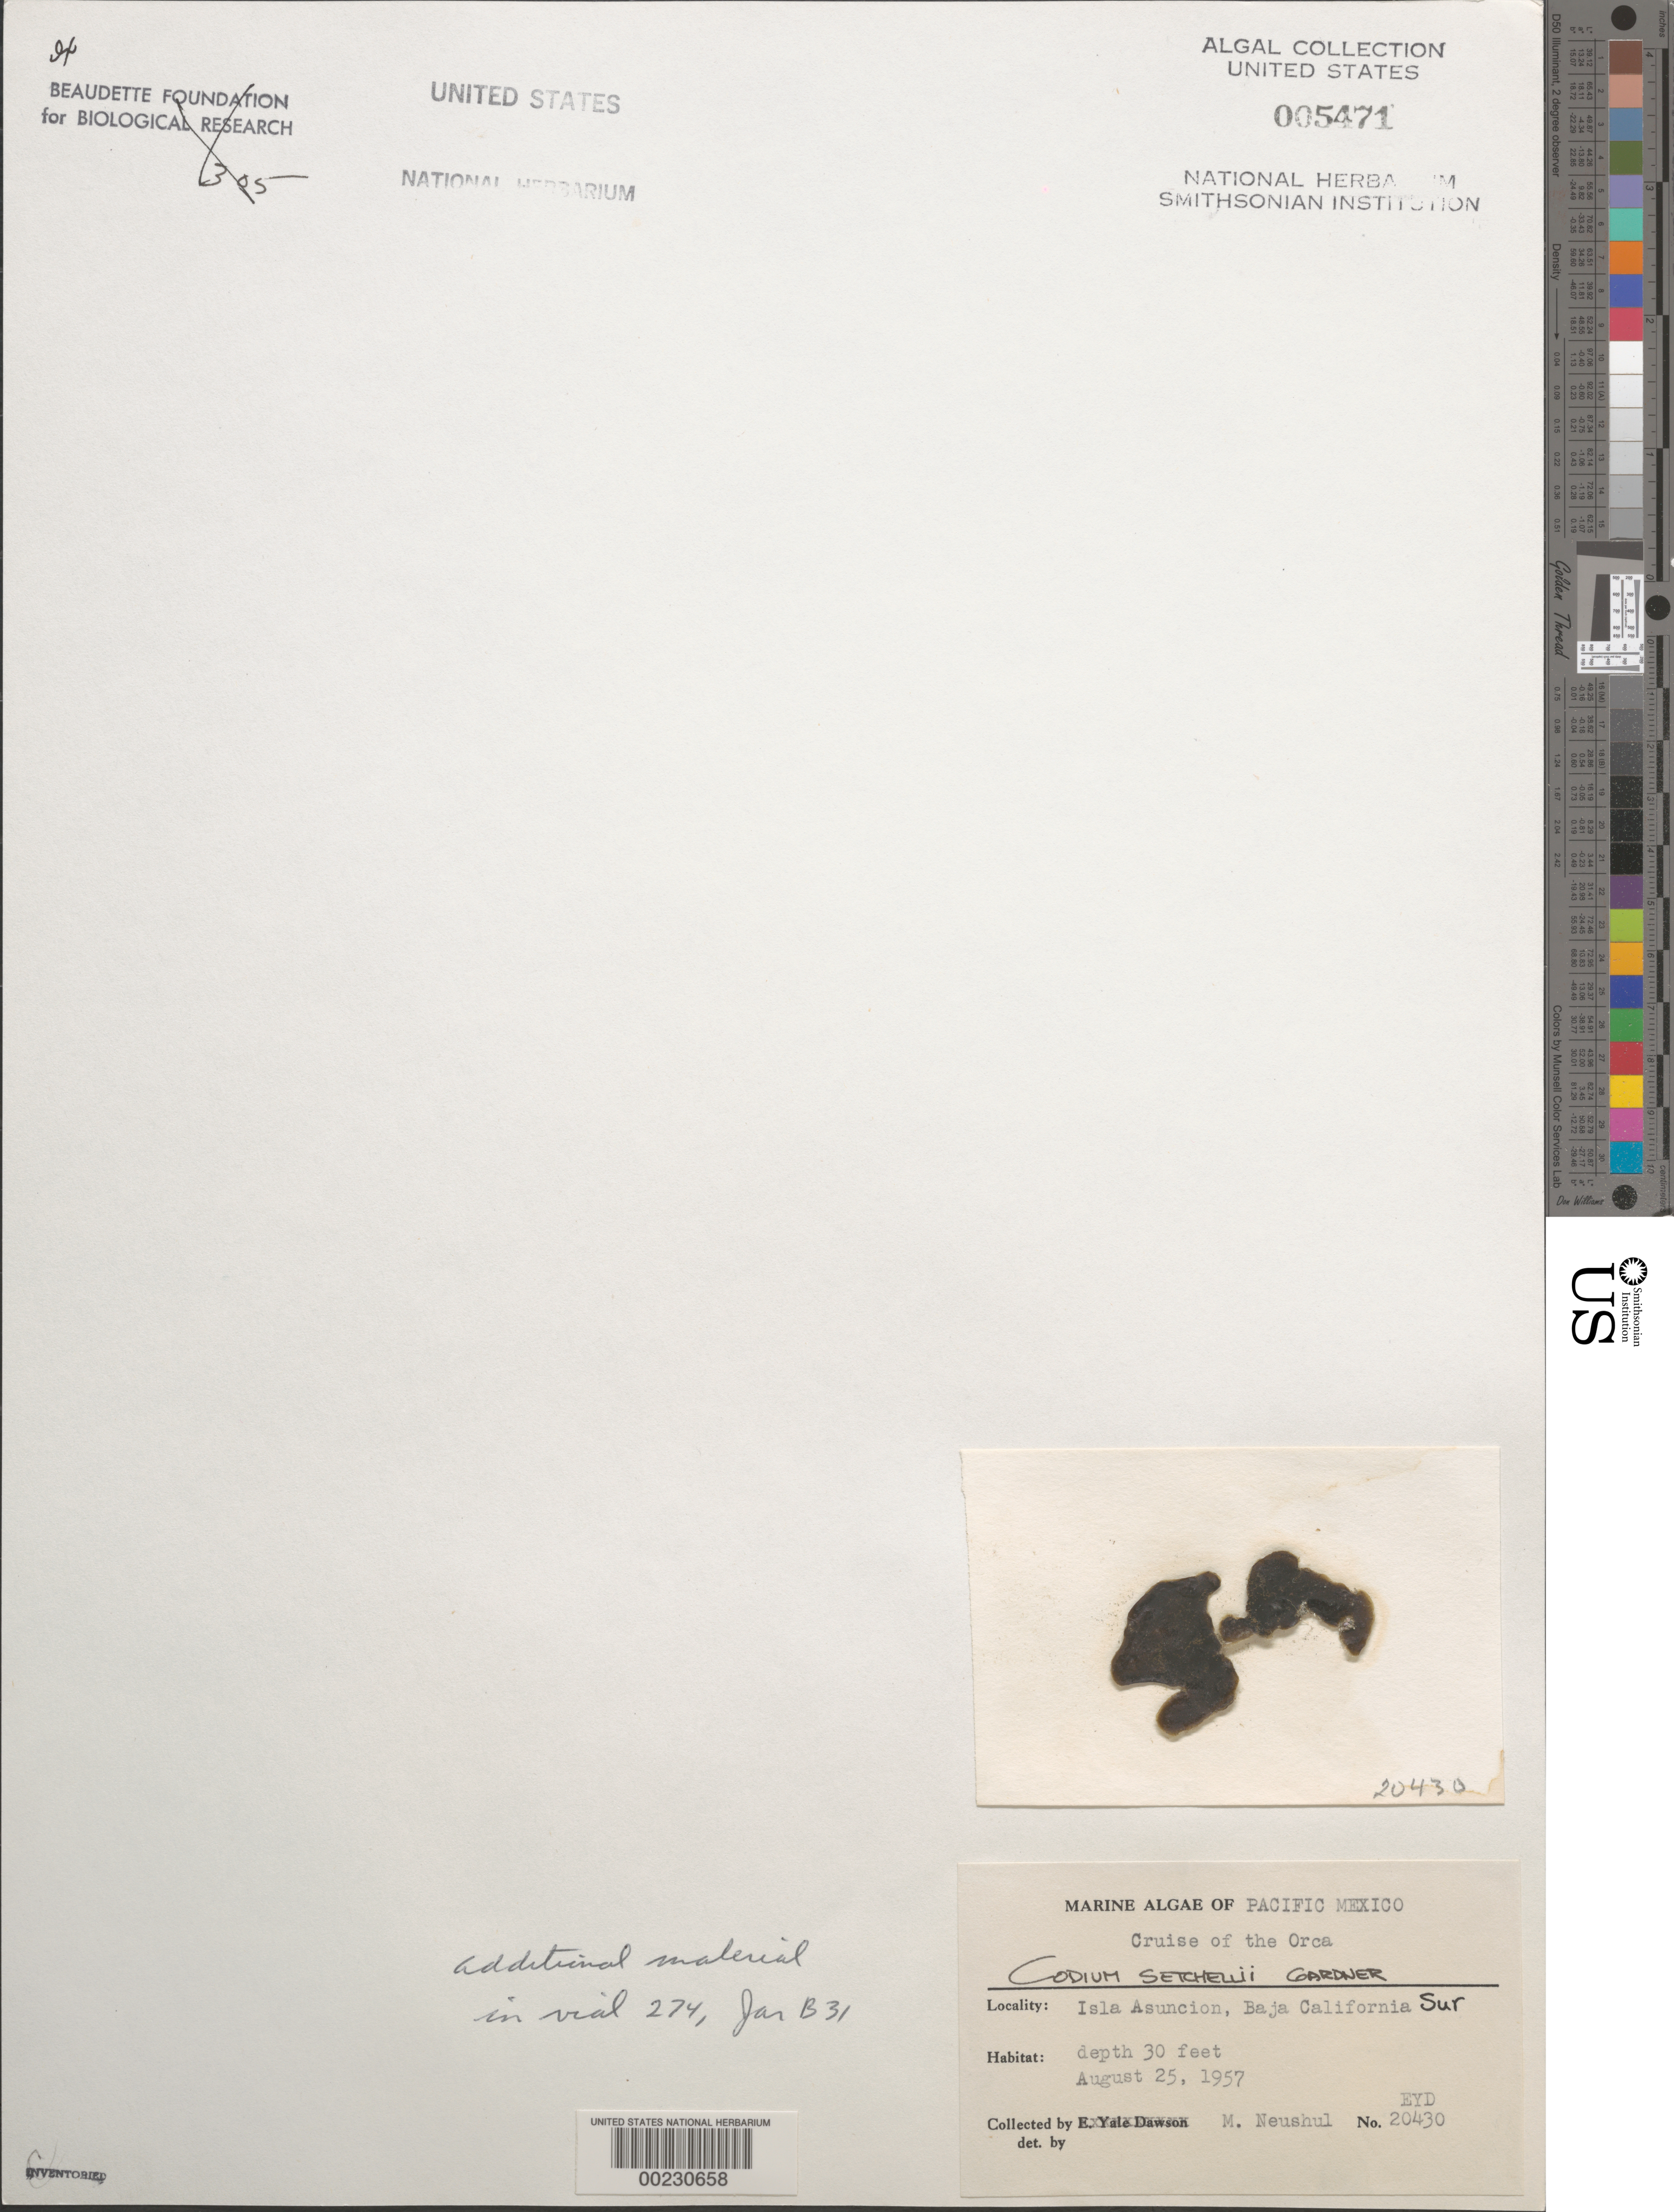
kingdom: Plantae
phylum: Chlorophyta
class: Ulvophyceae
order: Bryopsidales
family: Codiaceae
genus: Codium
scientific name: Codium setchellii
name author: N.L. Gardner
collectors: M. Neushul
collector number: EYD 20430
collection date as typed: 25 Aug 1957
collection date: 1957-08-25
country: Mexico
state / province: Baja California Sur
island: Isla Asuncion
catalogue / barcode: US 5471